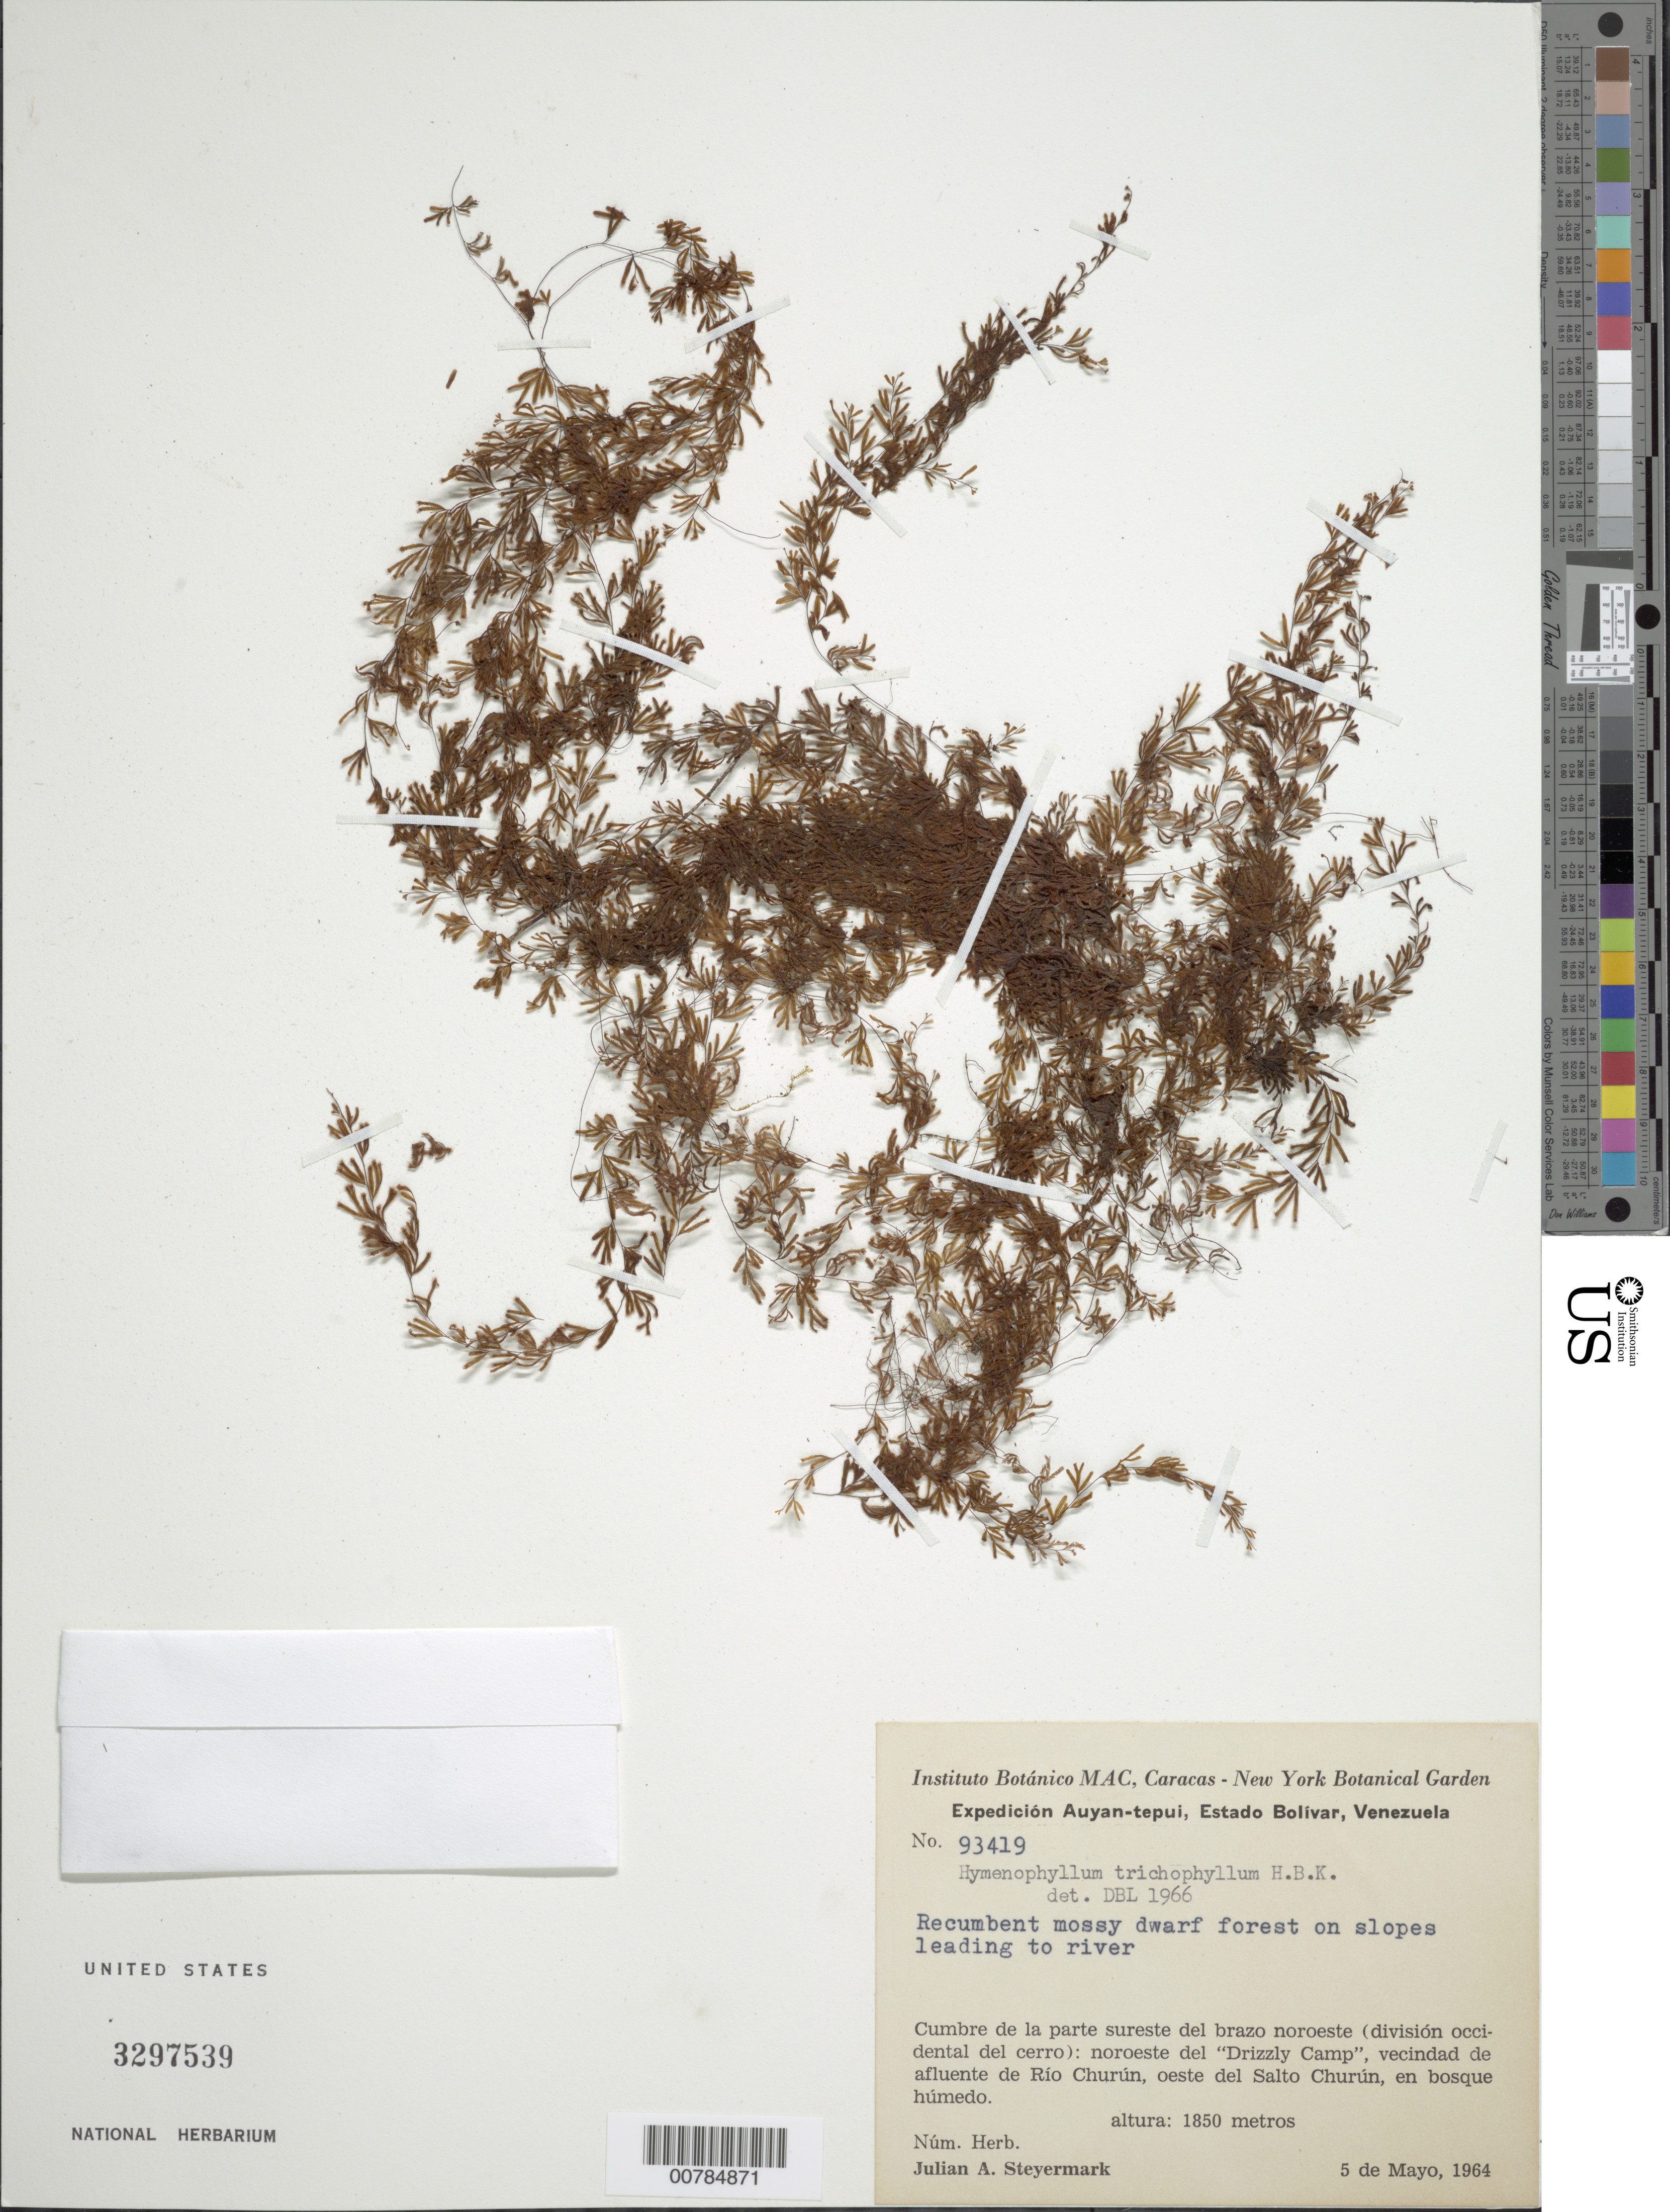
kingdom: Plantae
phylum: Tracheophyta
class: Polypodiopsida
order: Hymenophyllales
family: Hymenophyllaceae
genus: Hymenophyllum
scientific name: Hymenophyllum trichophyllum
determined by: Lellinger, David B., (BOT), Smithsonian Institution - National Museum of Natural History (UNITED STATES)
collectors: J. Steyermark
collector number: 93419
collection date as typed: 5-May-64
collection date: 1964-05-05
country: Venezuela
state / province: Bolívar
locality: Auyan-tepuí, NW del "Drizzly Camp", vec afluente de Río Churún, W del Salto Churún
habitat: Recumbent mossy dwarf forest on slopes leading to river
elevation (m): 1850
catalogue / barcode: US 3297539